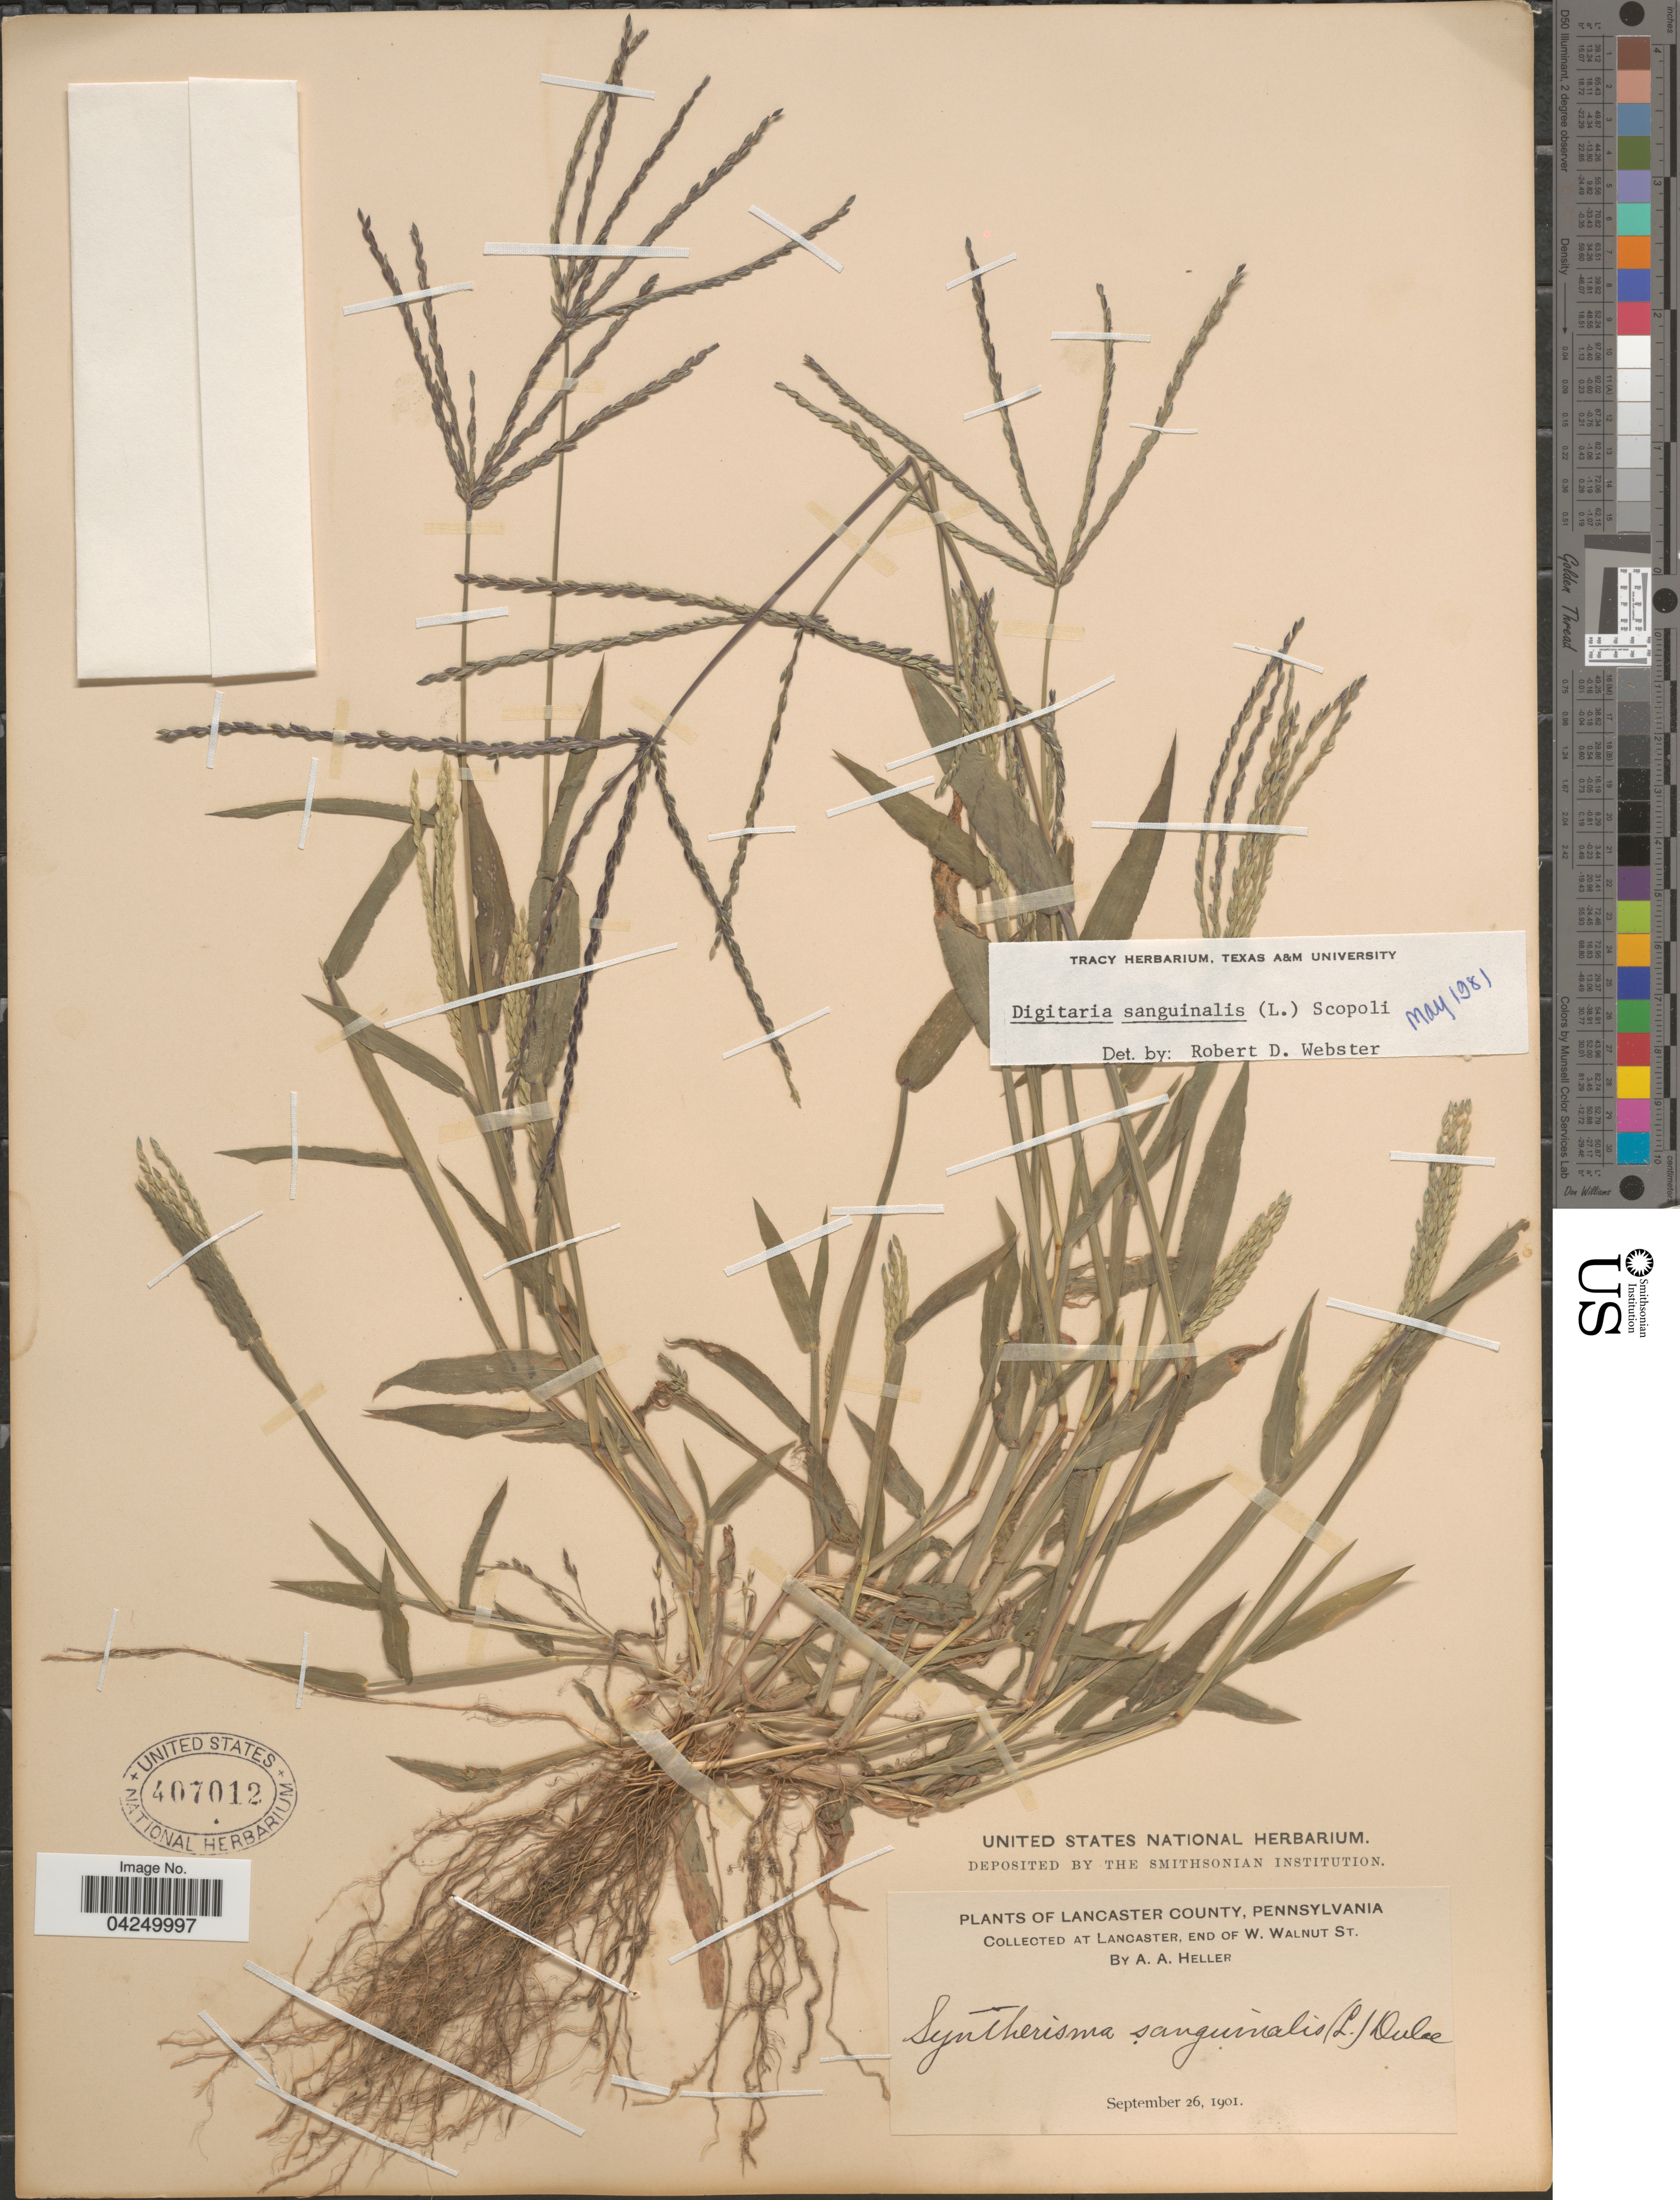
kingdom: Plantae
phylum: Tracheophyta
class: Liliopsida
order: Poales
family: Poaceae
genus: Digitaria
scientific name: Digitaria sanguinalis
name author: (L.) Scop.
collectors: A. A. Heller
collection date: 1901-09-26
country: United States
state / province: Pennsylvania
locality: Lancaster County. At Lancaster, End of W. Walnut St.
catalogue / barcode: US 407012